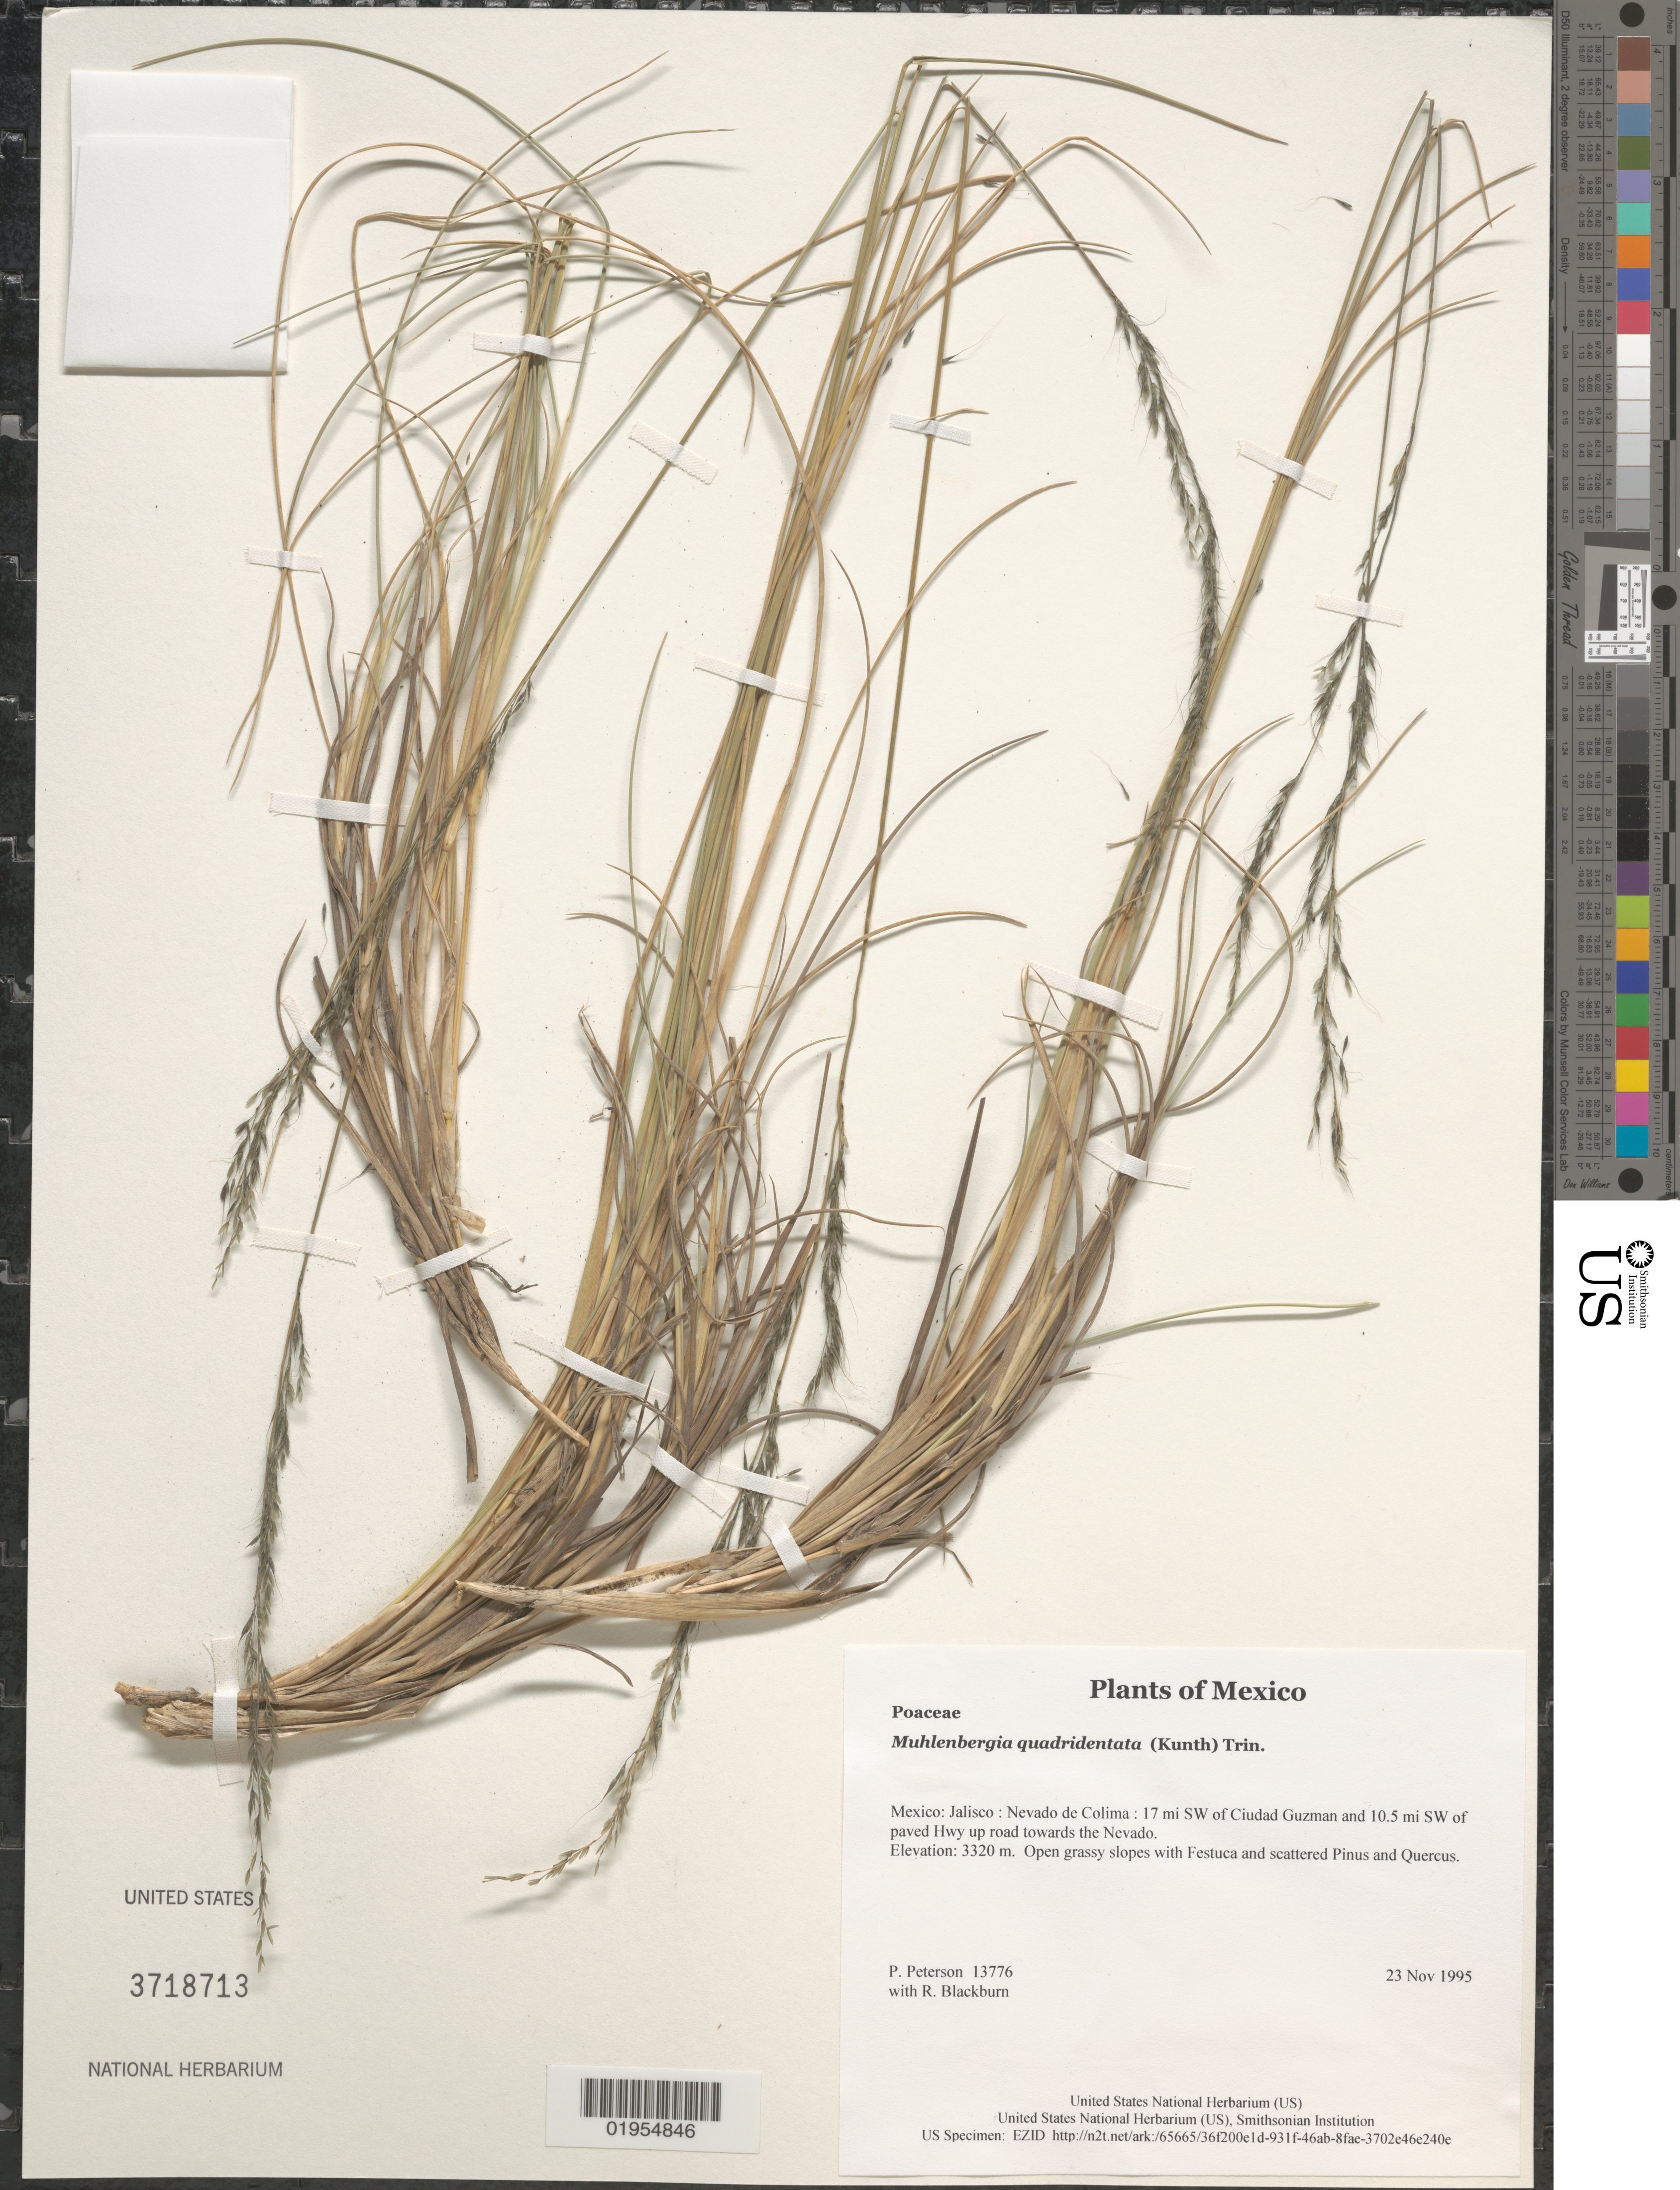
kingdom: Plantae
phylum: Tracheophyta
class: Liliopsida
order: Poales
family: Poaceae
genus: Muhlenbergia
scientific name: Muhlenbergia quadridentata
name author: (Kunth) Trin.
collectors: P. M. Peterson & R. Blackburn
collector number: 13776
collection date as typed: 23 Nov 1995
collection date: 1995-11-23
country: Mexico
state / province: Jalisco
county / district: Nevado de Colima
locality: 17 mi SW of Ciudad Guzman and 10.5 mi SW of paved Hwy up road towards the Nevado.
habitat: Open grassy slopes with Festuca and scattered Pinus and Quercus.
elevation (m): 3320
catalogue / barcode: US 3718713